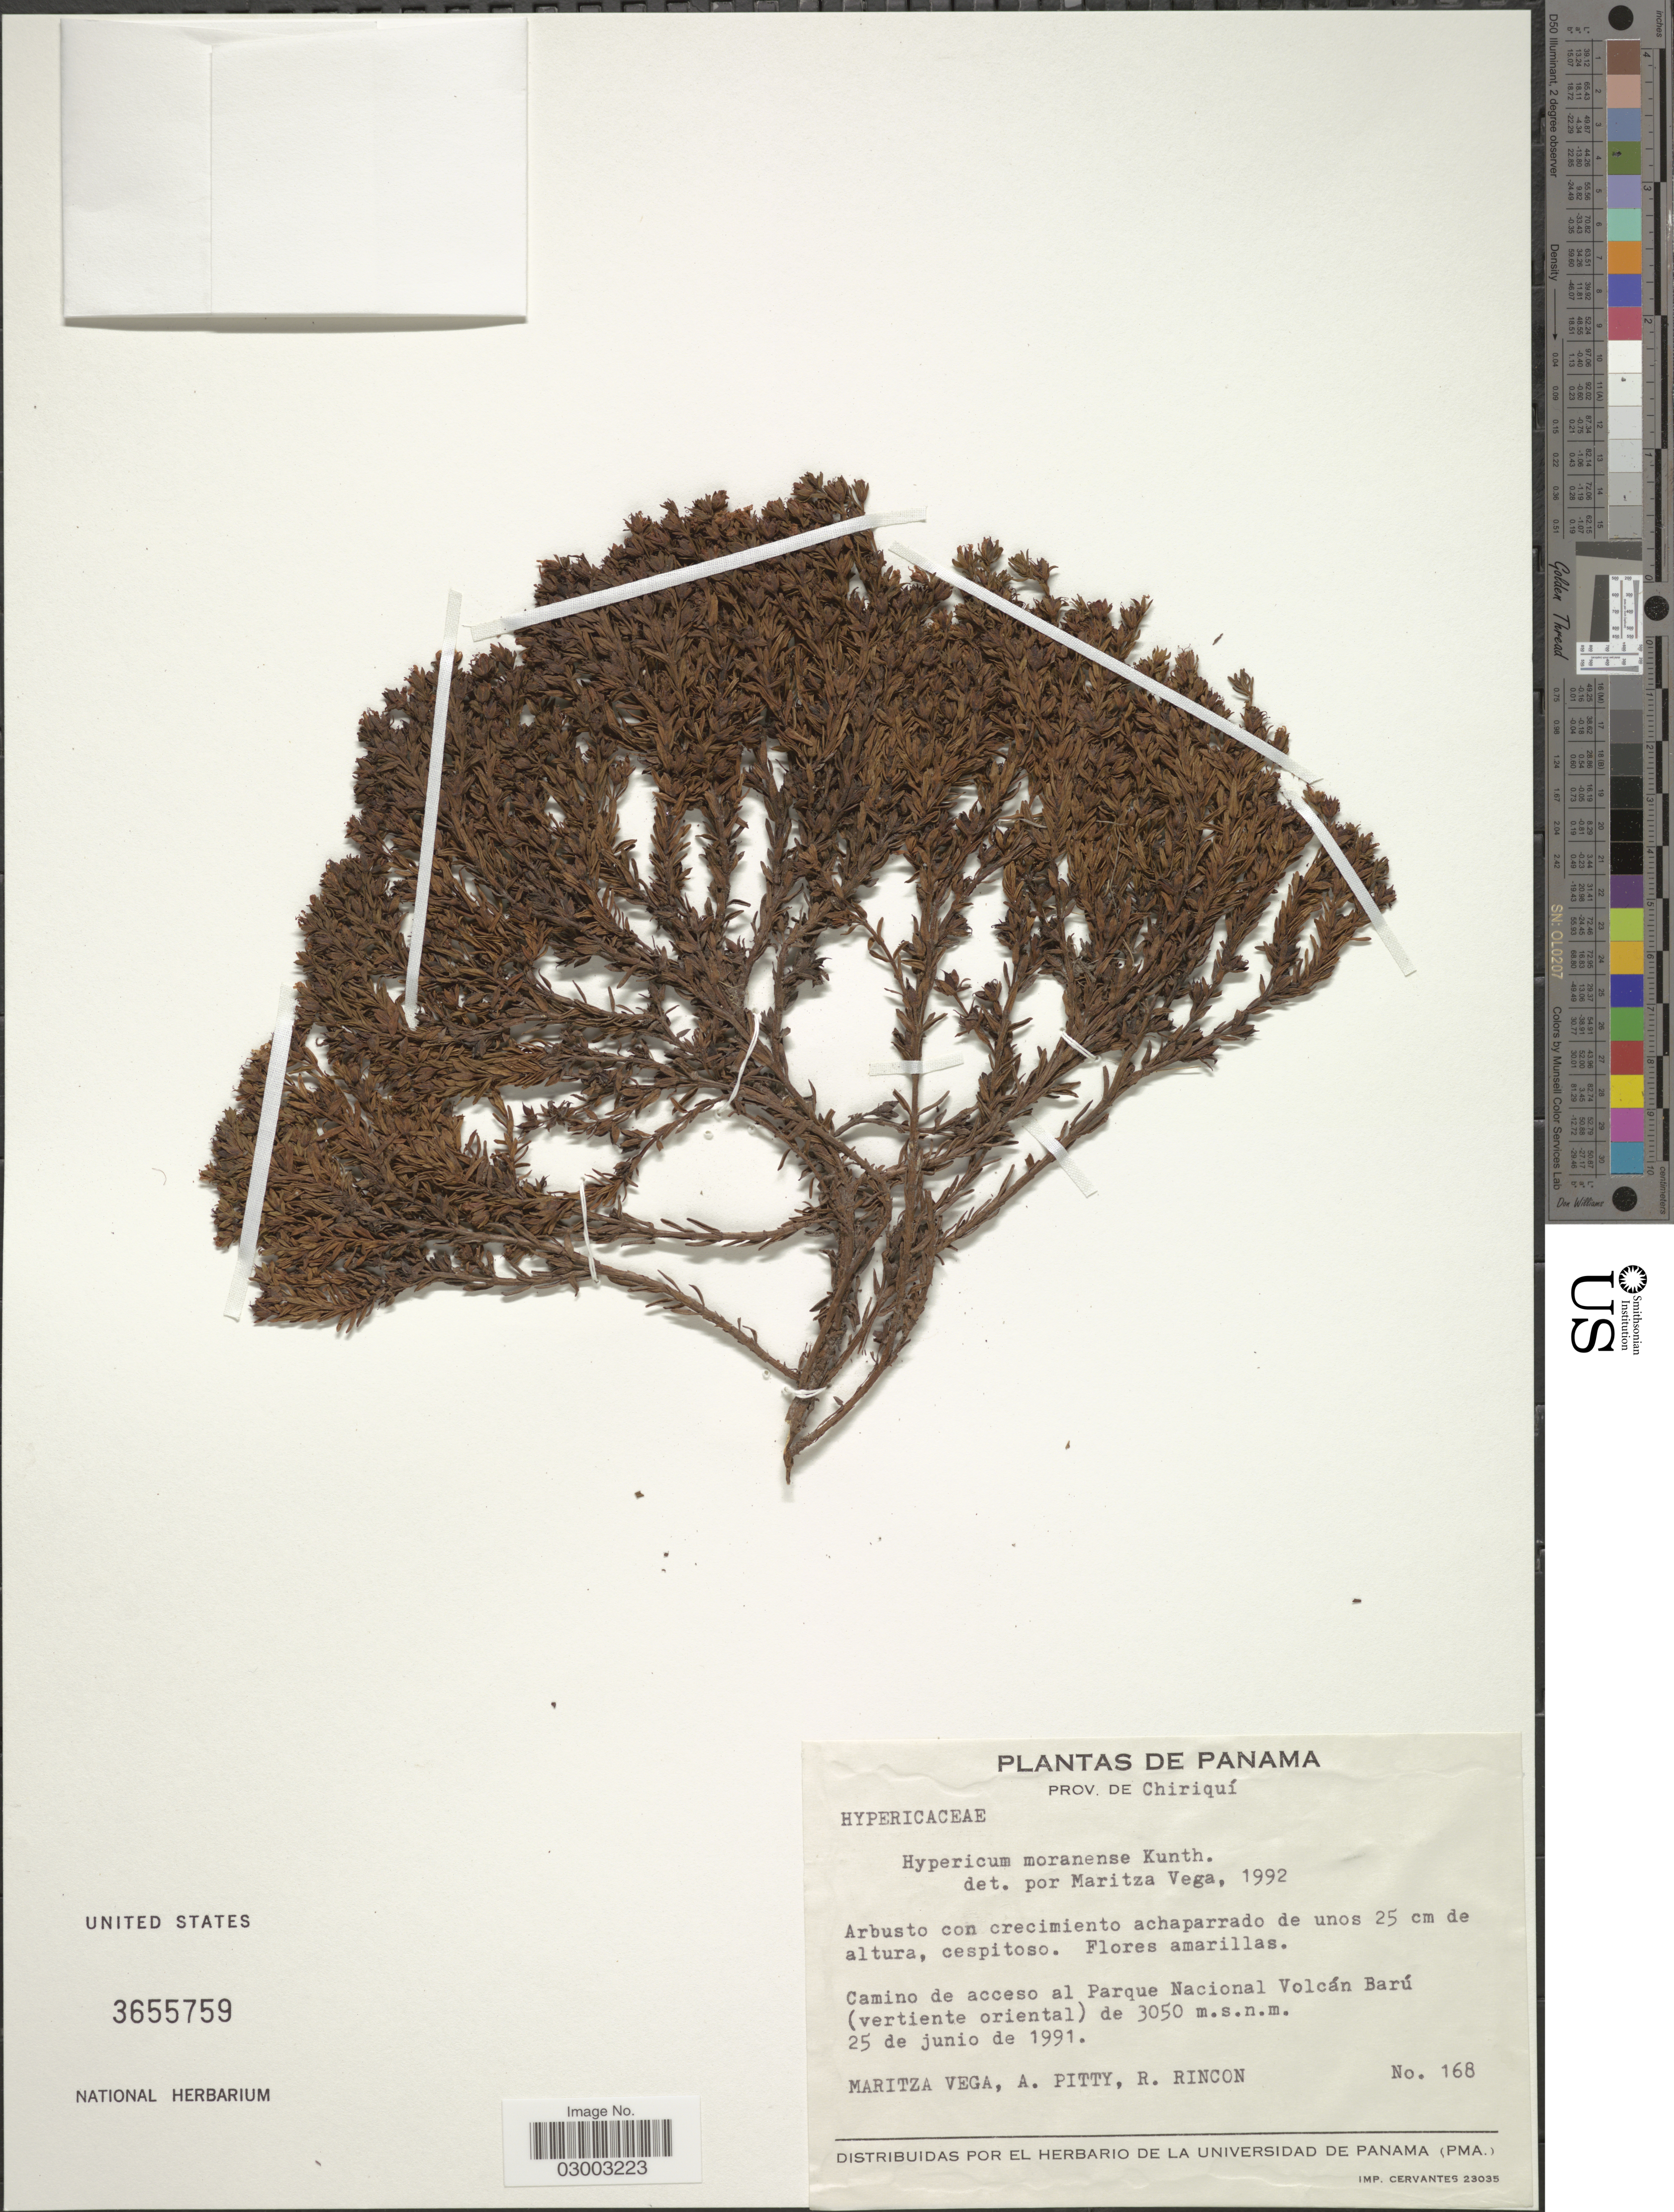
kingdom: Plantae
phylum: Tracheophyta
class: Magnoliopsida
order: Malpighiales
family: Hypericaceae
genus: Hypericum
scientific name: Hypericum moranense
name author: Kunth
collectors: M. Vega, A. Pitty & R. Rincon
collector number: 168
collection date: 1991-06-25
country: Panama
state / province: Chiriqui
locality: Prov. de Chiriquí. Camino de acceso al Parque Nacional Volcán Barú (vertiente oriental).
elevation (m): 3050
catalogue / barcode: US 3655759